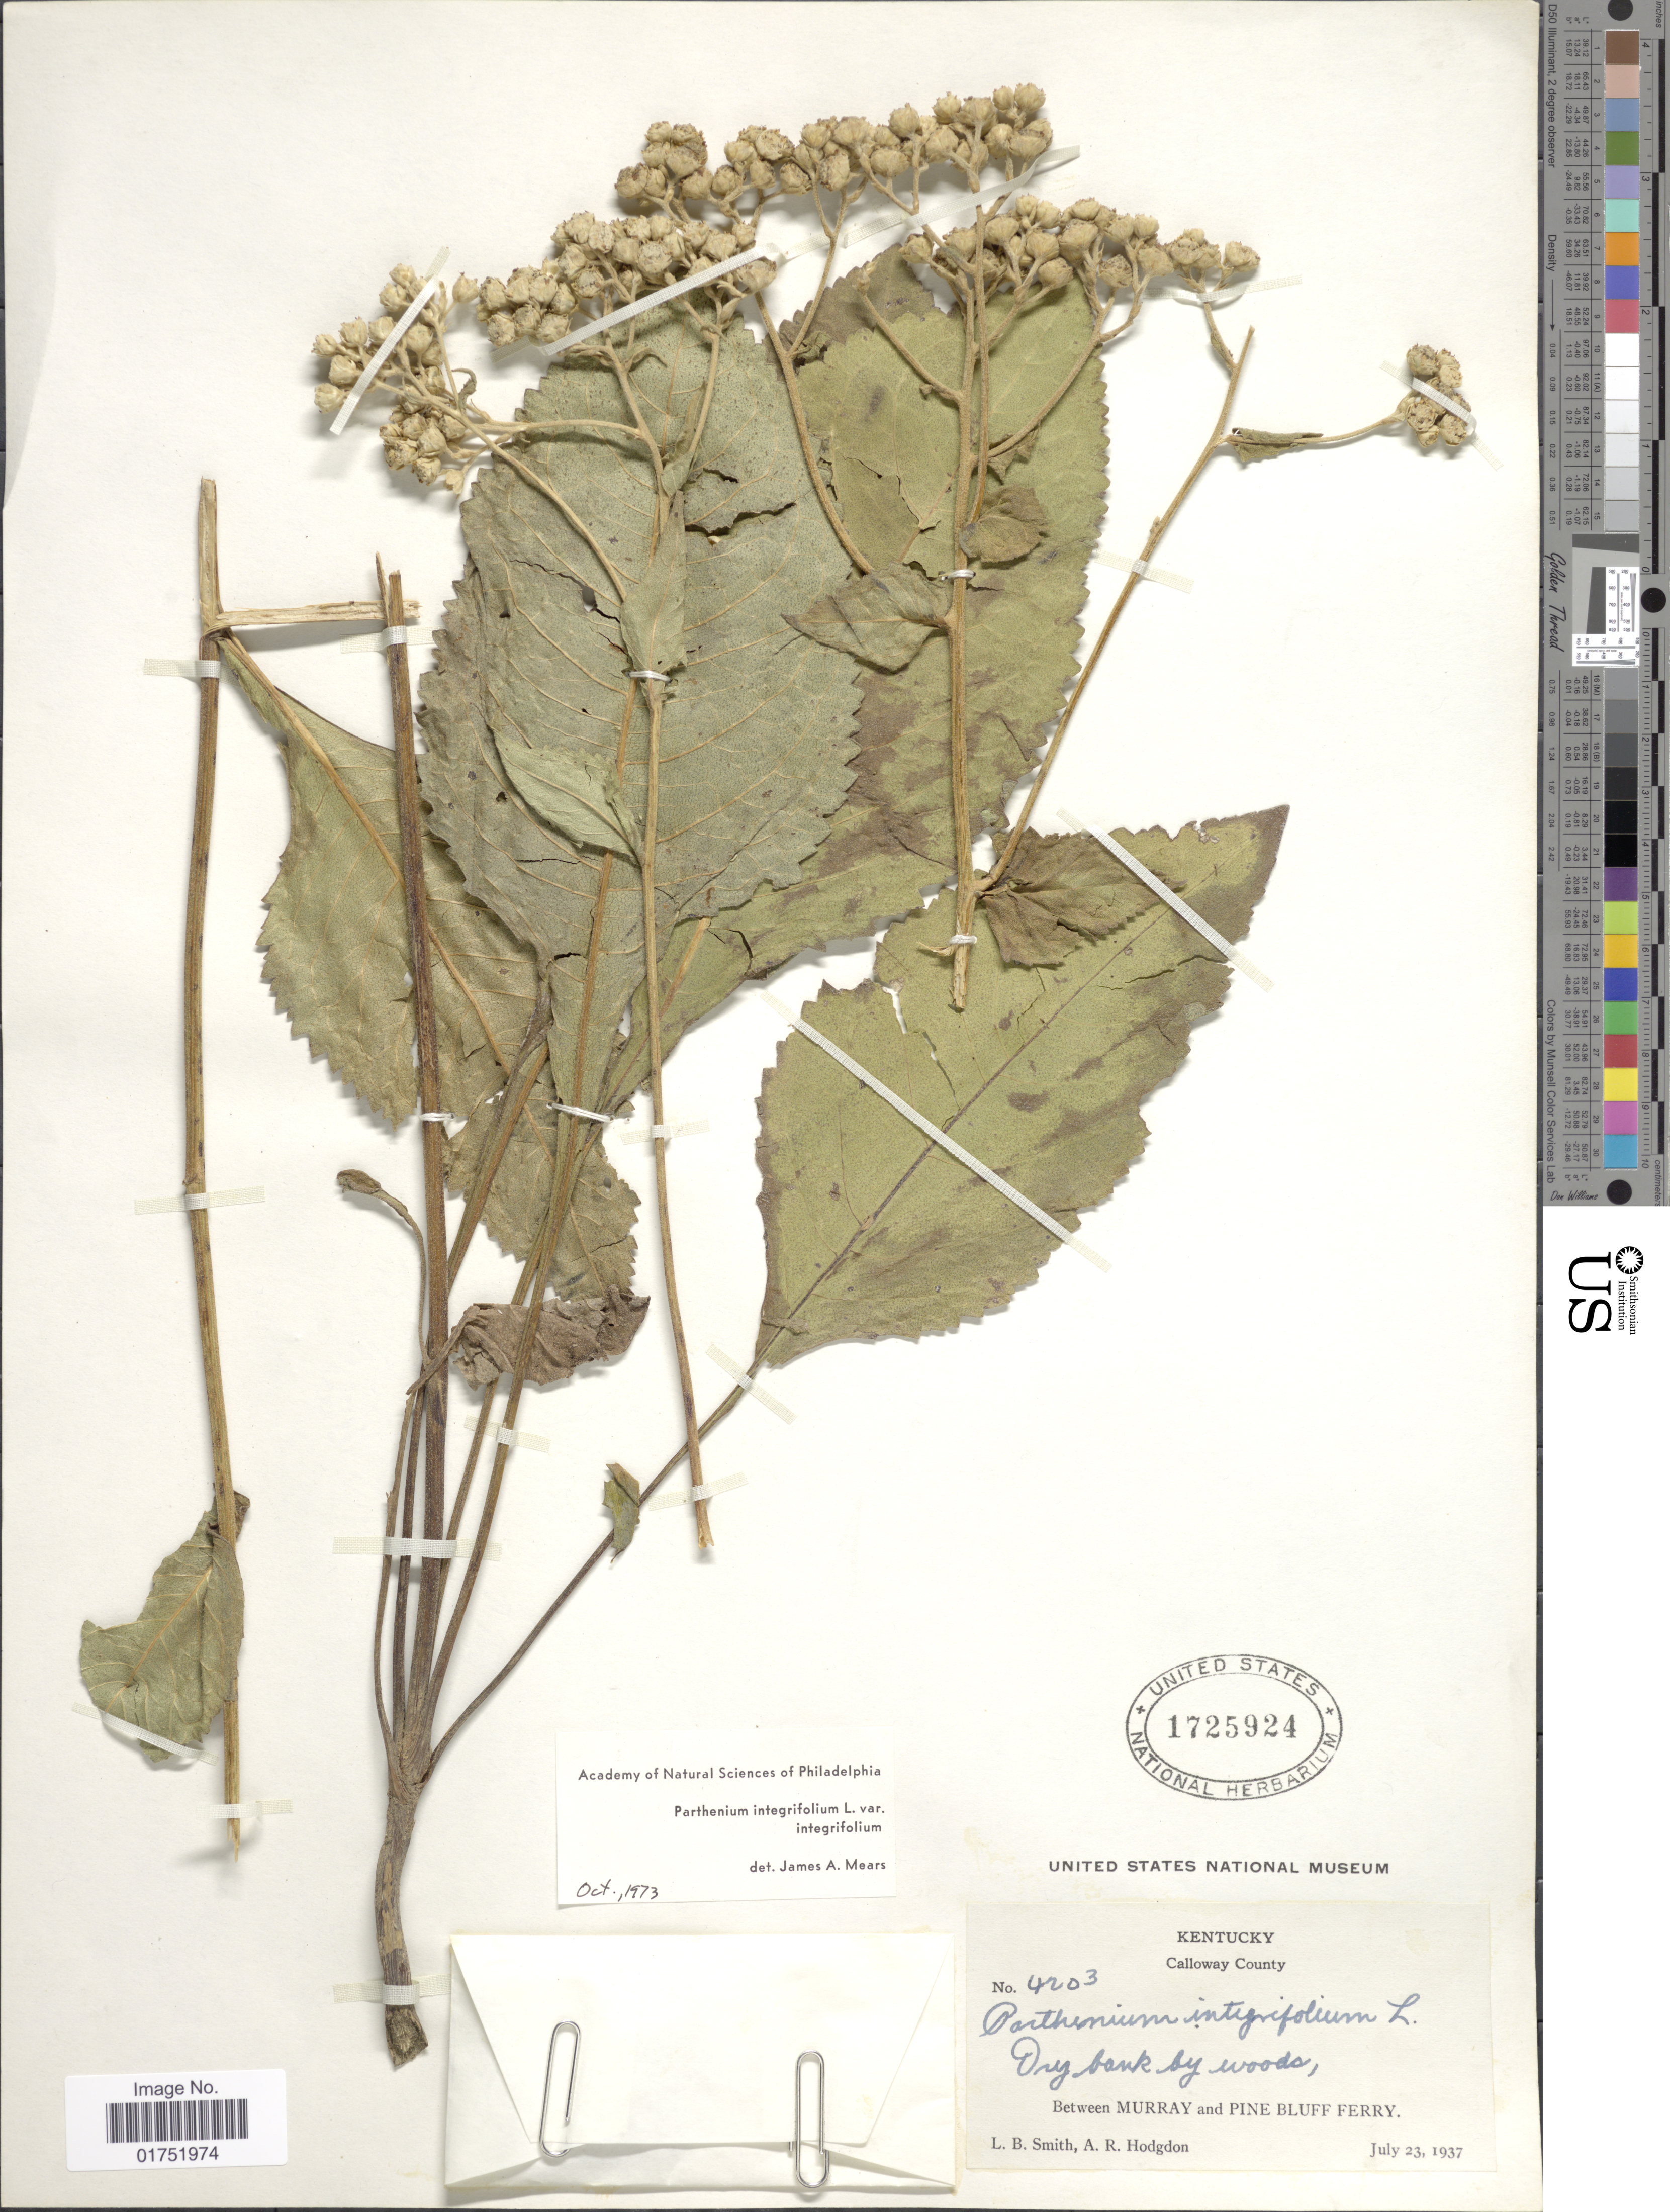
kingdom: Plantae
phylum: Tracheophyta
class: Magnoliopsida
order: Asterales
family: Asteraceae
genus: Parthenium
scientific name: Parthenium integrifolium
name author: L.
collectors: L. Smith & A. R. Hodgdon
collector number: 4203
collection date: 1937-07-23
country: United States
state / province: Kentucky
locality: Calloway County, between Murray and Pine Bluff Ferry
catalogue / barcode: US 1725924